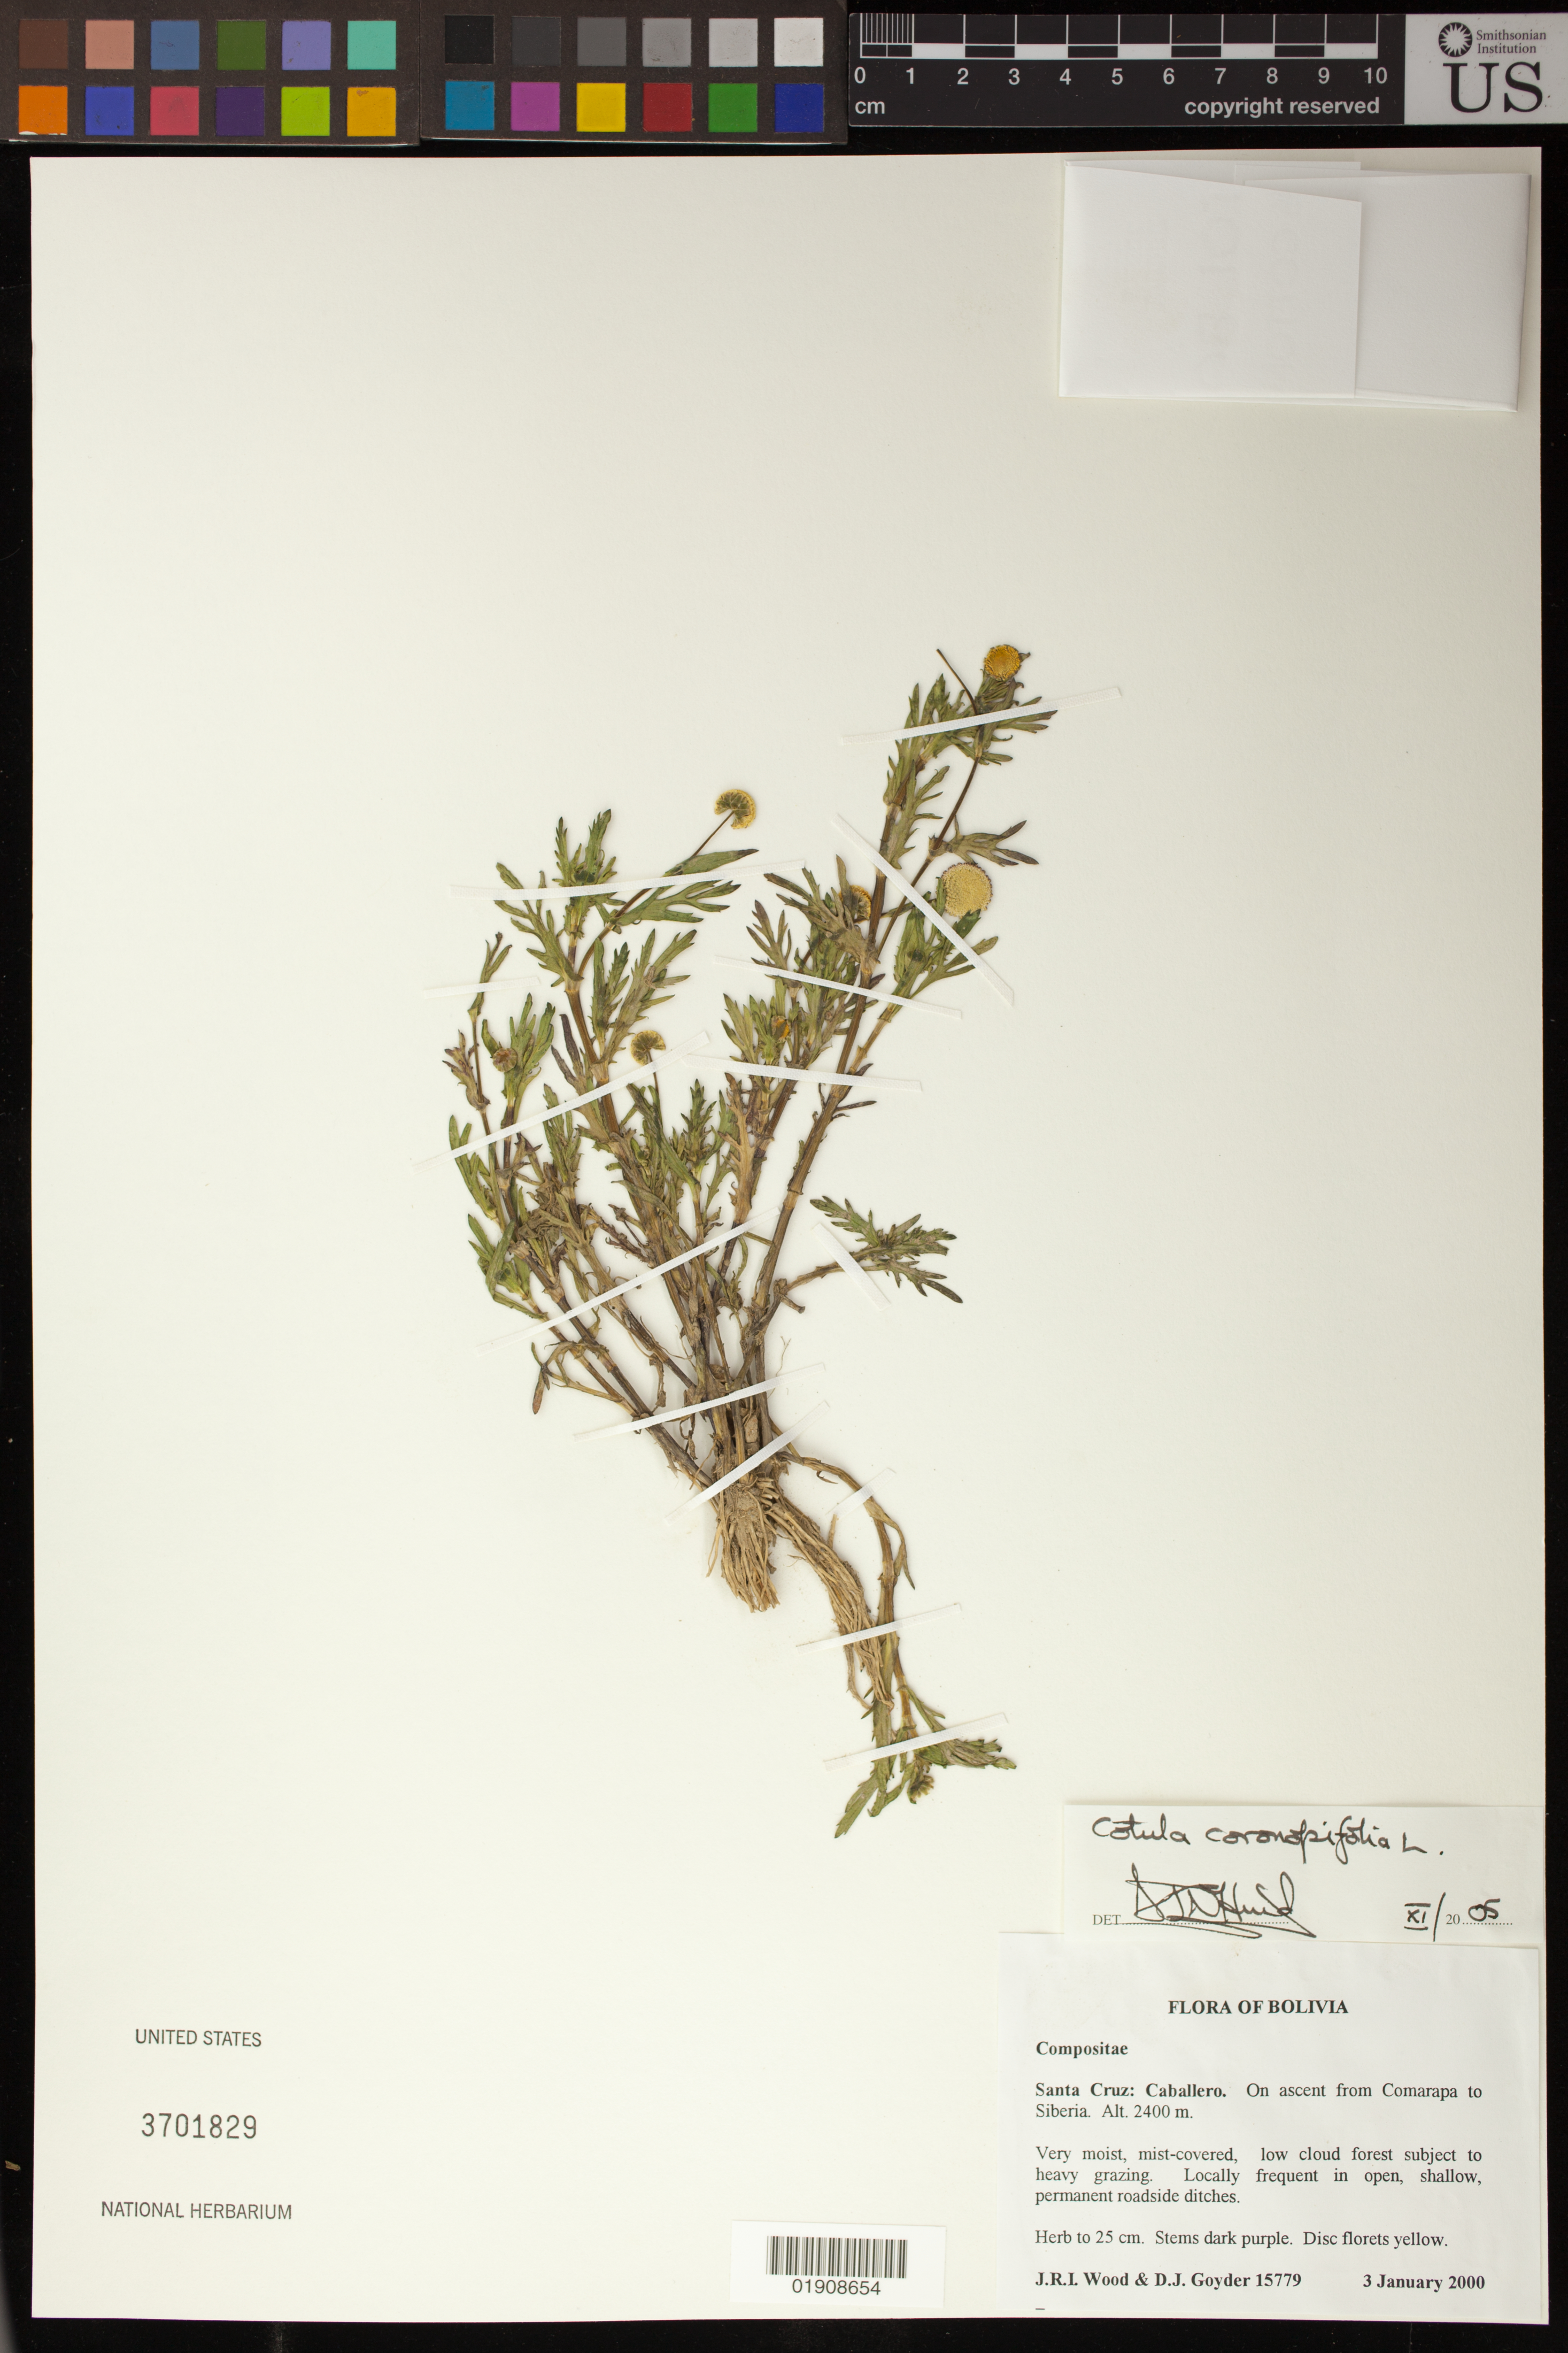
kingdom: Plantae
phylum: Tracheophyta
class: Magnoliopsida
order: Asterales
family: Asteraceae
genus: Cotula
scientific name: Cotula coronopifolia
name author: L.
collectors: J. R. I. Wood & D. Goyder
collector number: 15779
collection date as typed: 3 January 2000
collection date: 2000-01-03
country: Bolivia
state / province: Santa Cruz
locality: Calballero; on ascent from Comarapa to Siberia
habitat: Very moist, mist-coverd, low cloud forest subject o heavy grazing. Locally frequent in open, shallow, permanent roadside ditches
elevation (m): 2400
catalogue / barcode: US 3701829